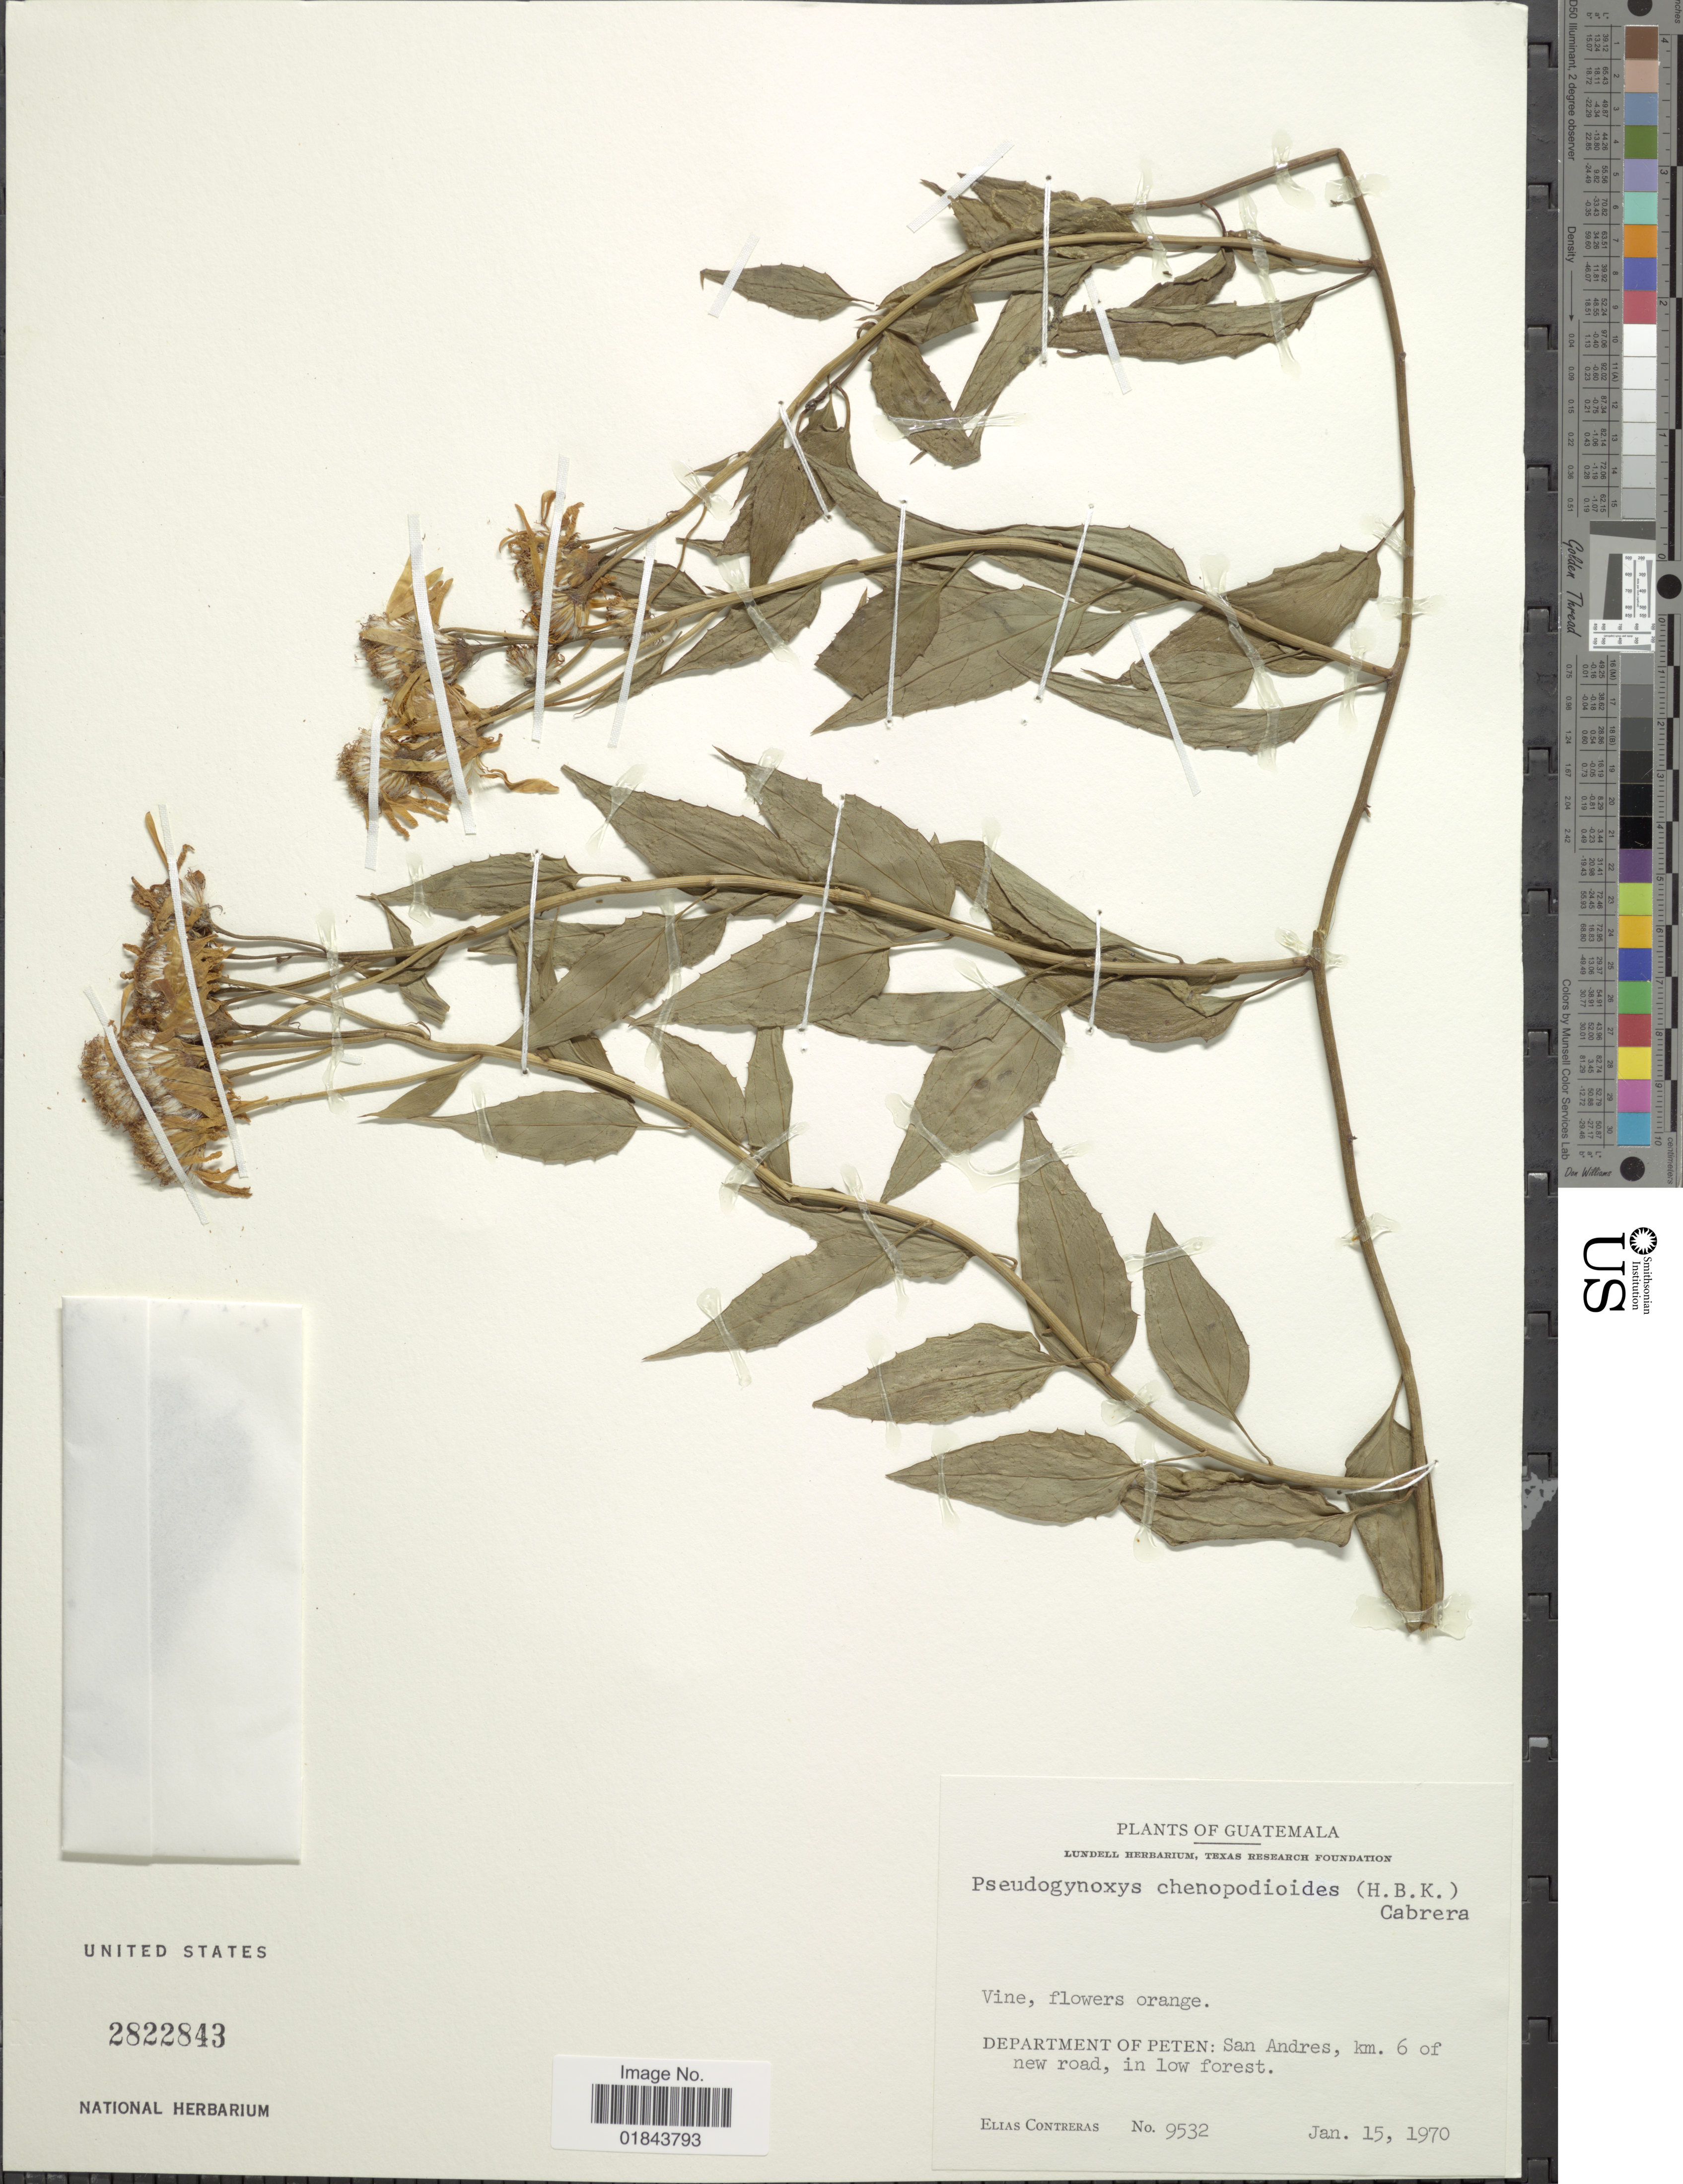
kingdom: Plantae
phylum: Tracheophyta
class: Magnoliopsida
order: Asterales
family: Asteraceae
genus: Pseudogynoxys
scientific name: Pseudogynoxys chenopodioides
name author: (Kunth) Cabrera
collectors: E. Contreras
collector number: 9532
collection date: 1970-01-15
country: Guatemala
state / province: El Petén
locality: Department of Peten: San Andres, km. 6 of new road, in low forest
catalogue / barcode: US 2822843